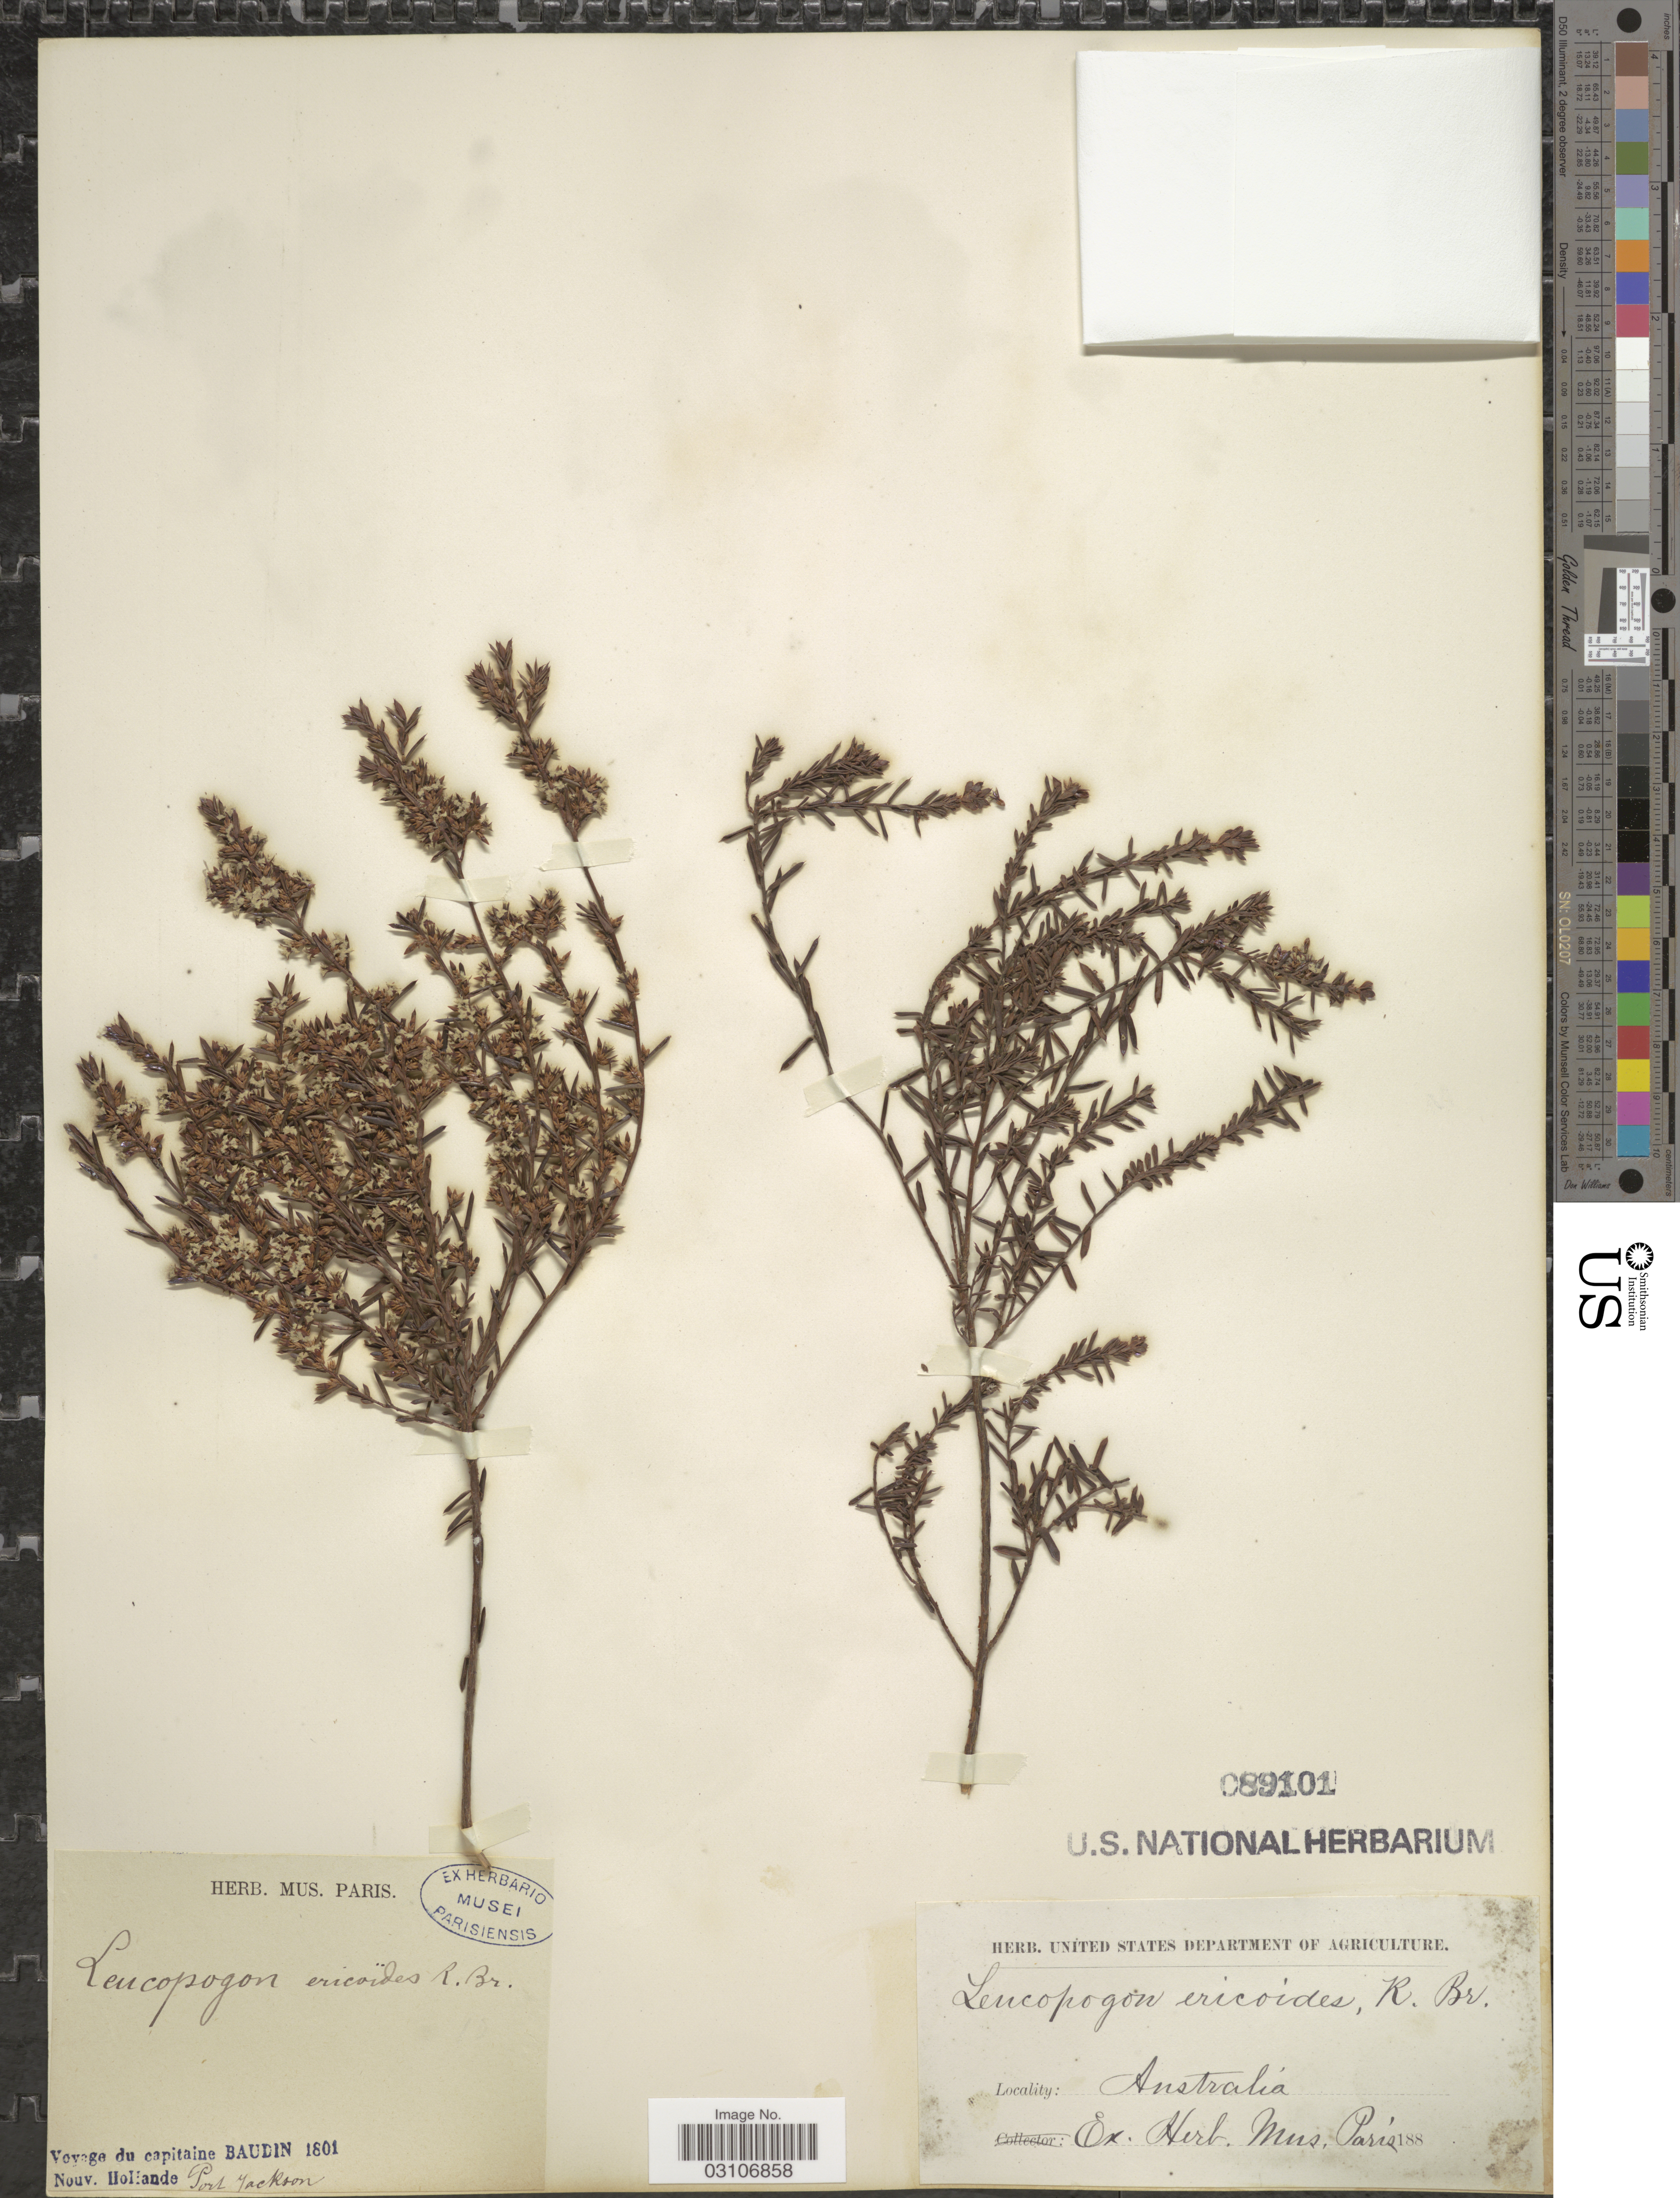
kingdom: Plantae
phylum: Tracheophyta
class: Magnoliopsida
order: Ericales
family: Ericaceae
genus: Leucopogon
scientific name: Leucopogon ericoides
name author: R. Br.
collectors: T. Baudin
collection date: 1801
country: Australia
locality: Nouv. Hollande. Port Jackson.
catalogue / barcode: US 89101